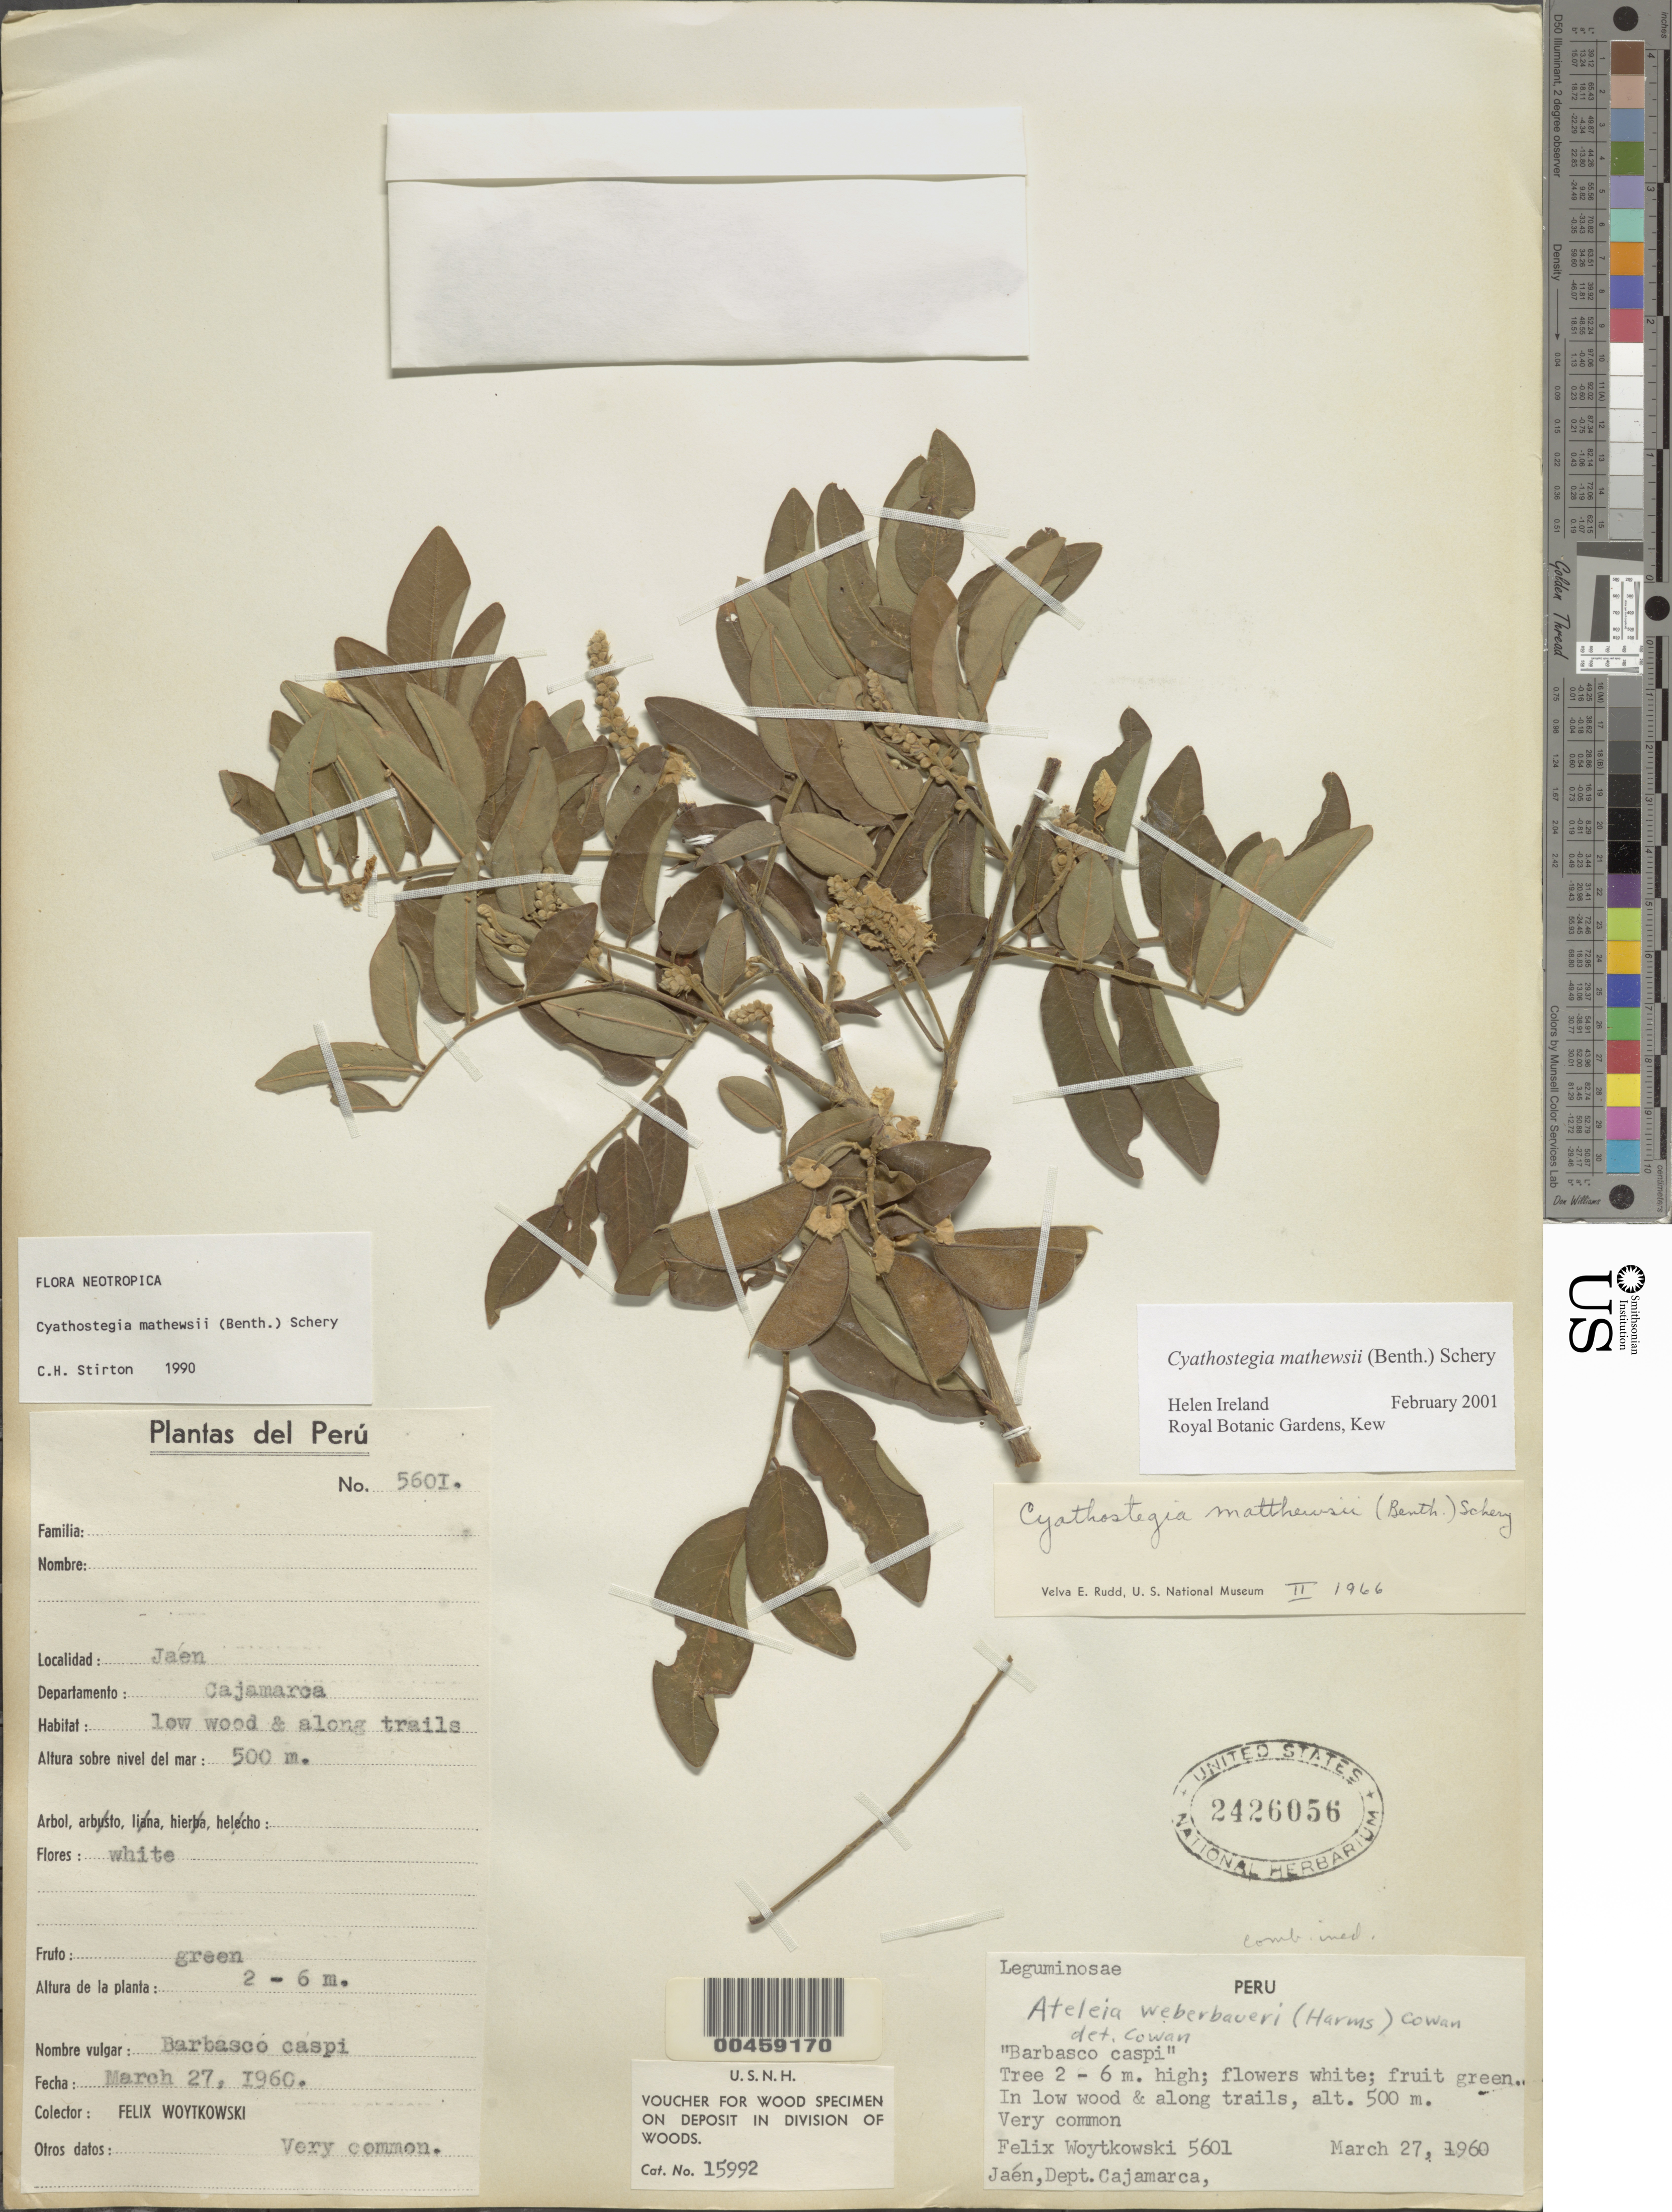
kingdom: Plantae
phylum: Tracheophyta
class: Magnoliopsida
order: Fabales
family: Fabaceae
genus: Cyathostegia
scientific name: Cyathostegia matthewsii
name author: (Benth.) Schery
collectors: F. Woytkowski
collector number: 5601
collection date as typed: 27 Mar 1960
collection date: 1960-03-27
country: Peru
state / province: Cajamarca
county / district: Jaén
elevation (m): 500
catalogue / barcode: US 2426056